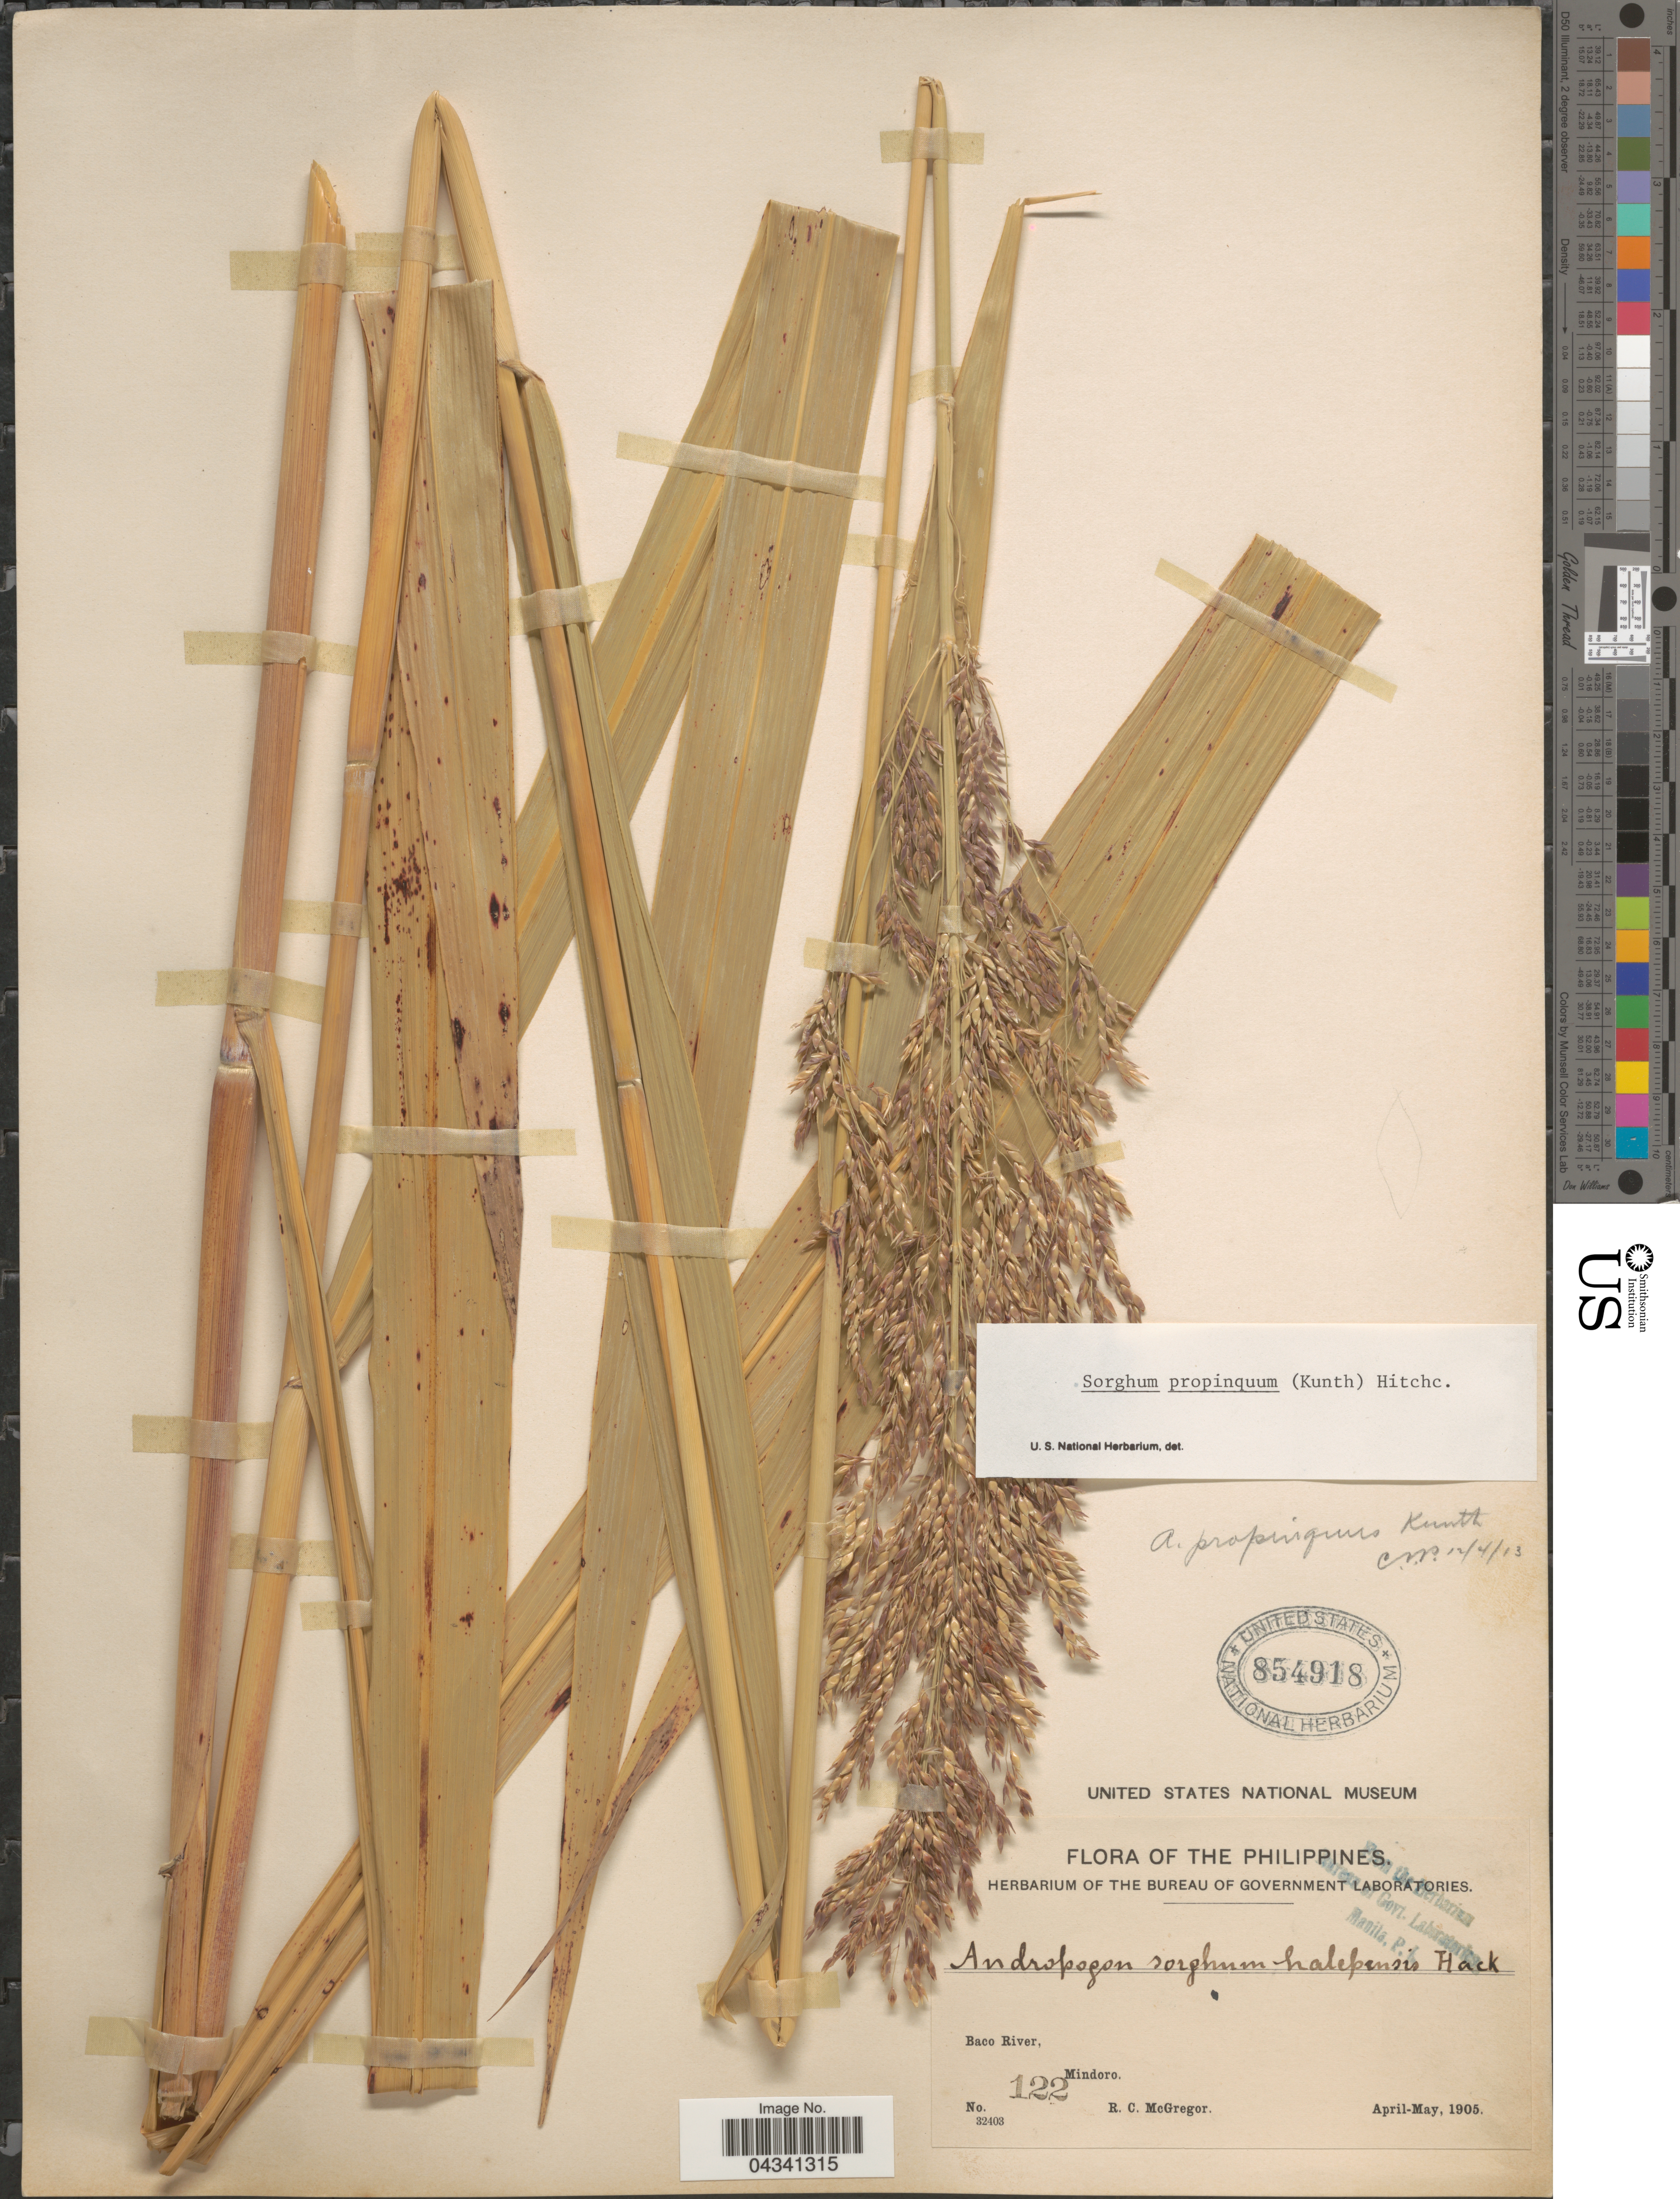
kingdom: Plantae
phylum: Tracheophyta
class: Liliopsida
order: Poales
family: Poaceae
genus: Sorghum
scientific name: Sorghum propinquum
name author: (Kunth) Hitchc.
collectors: R. C. McGregor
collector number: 122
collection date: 1905-04/1905-05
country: Philippines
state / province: Mimaropa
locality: Baco River, Mindoro.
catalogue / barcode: US 854918